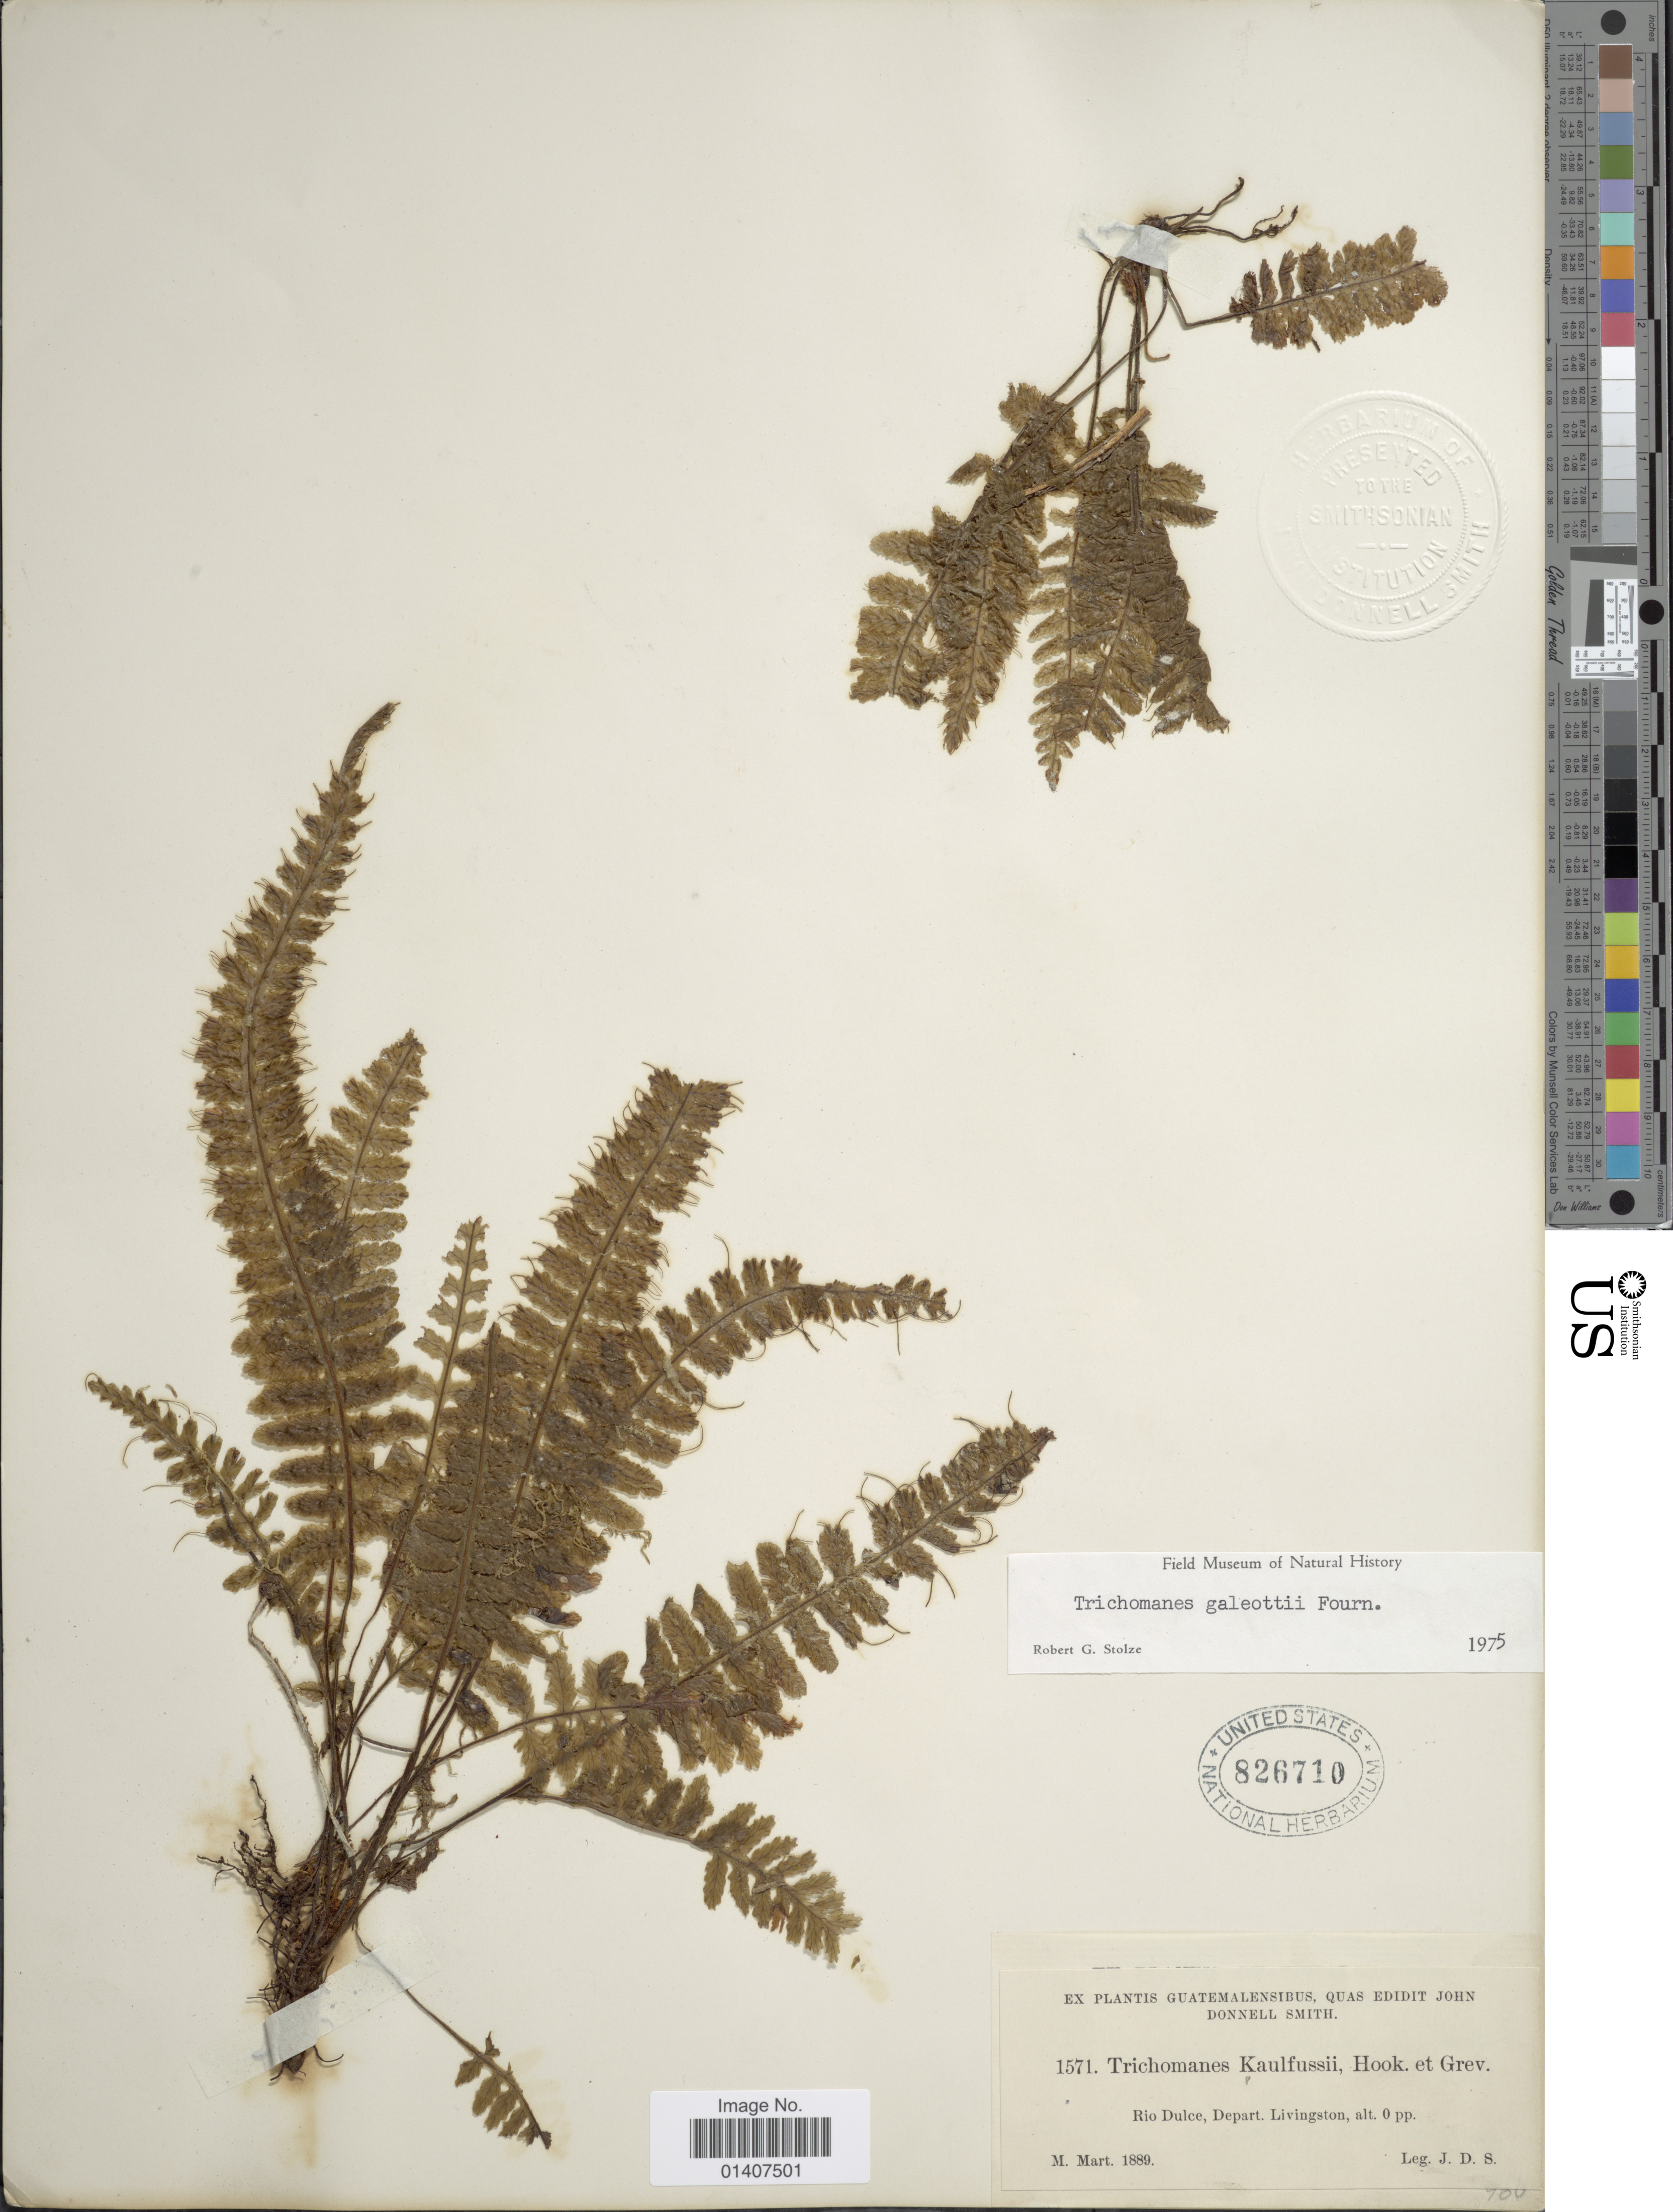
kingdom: Plantae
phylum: Tracheophyta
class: Polypodiopsida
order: Hymenophyllales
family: Hymenophyllaceae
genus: Trichomanes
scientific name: Trichomanes galeottii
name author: E. Fourn.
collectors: J. Donnell Smith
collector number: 1571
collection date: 1889-03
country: Guatemala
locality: Rio Dulce, Depart. Livingston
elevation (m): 0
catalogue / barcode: US 826710